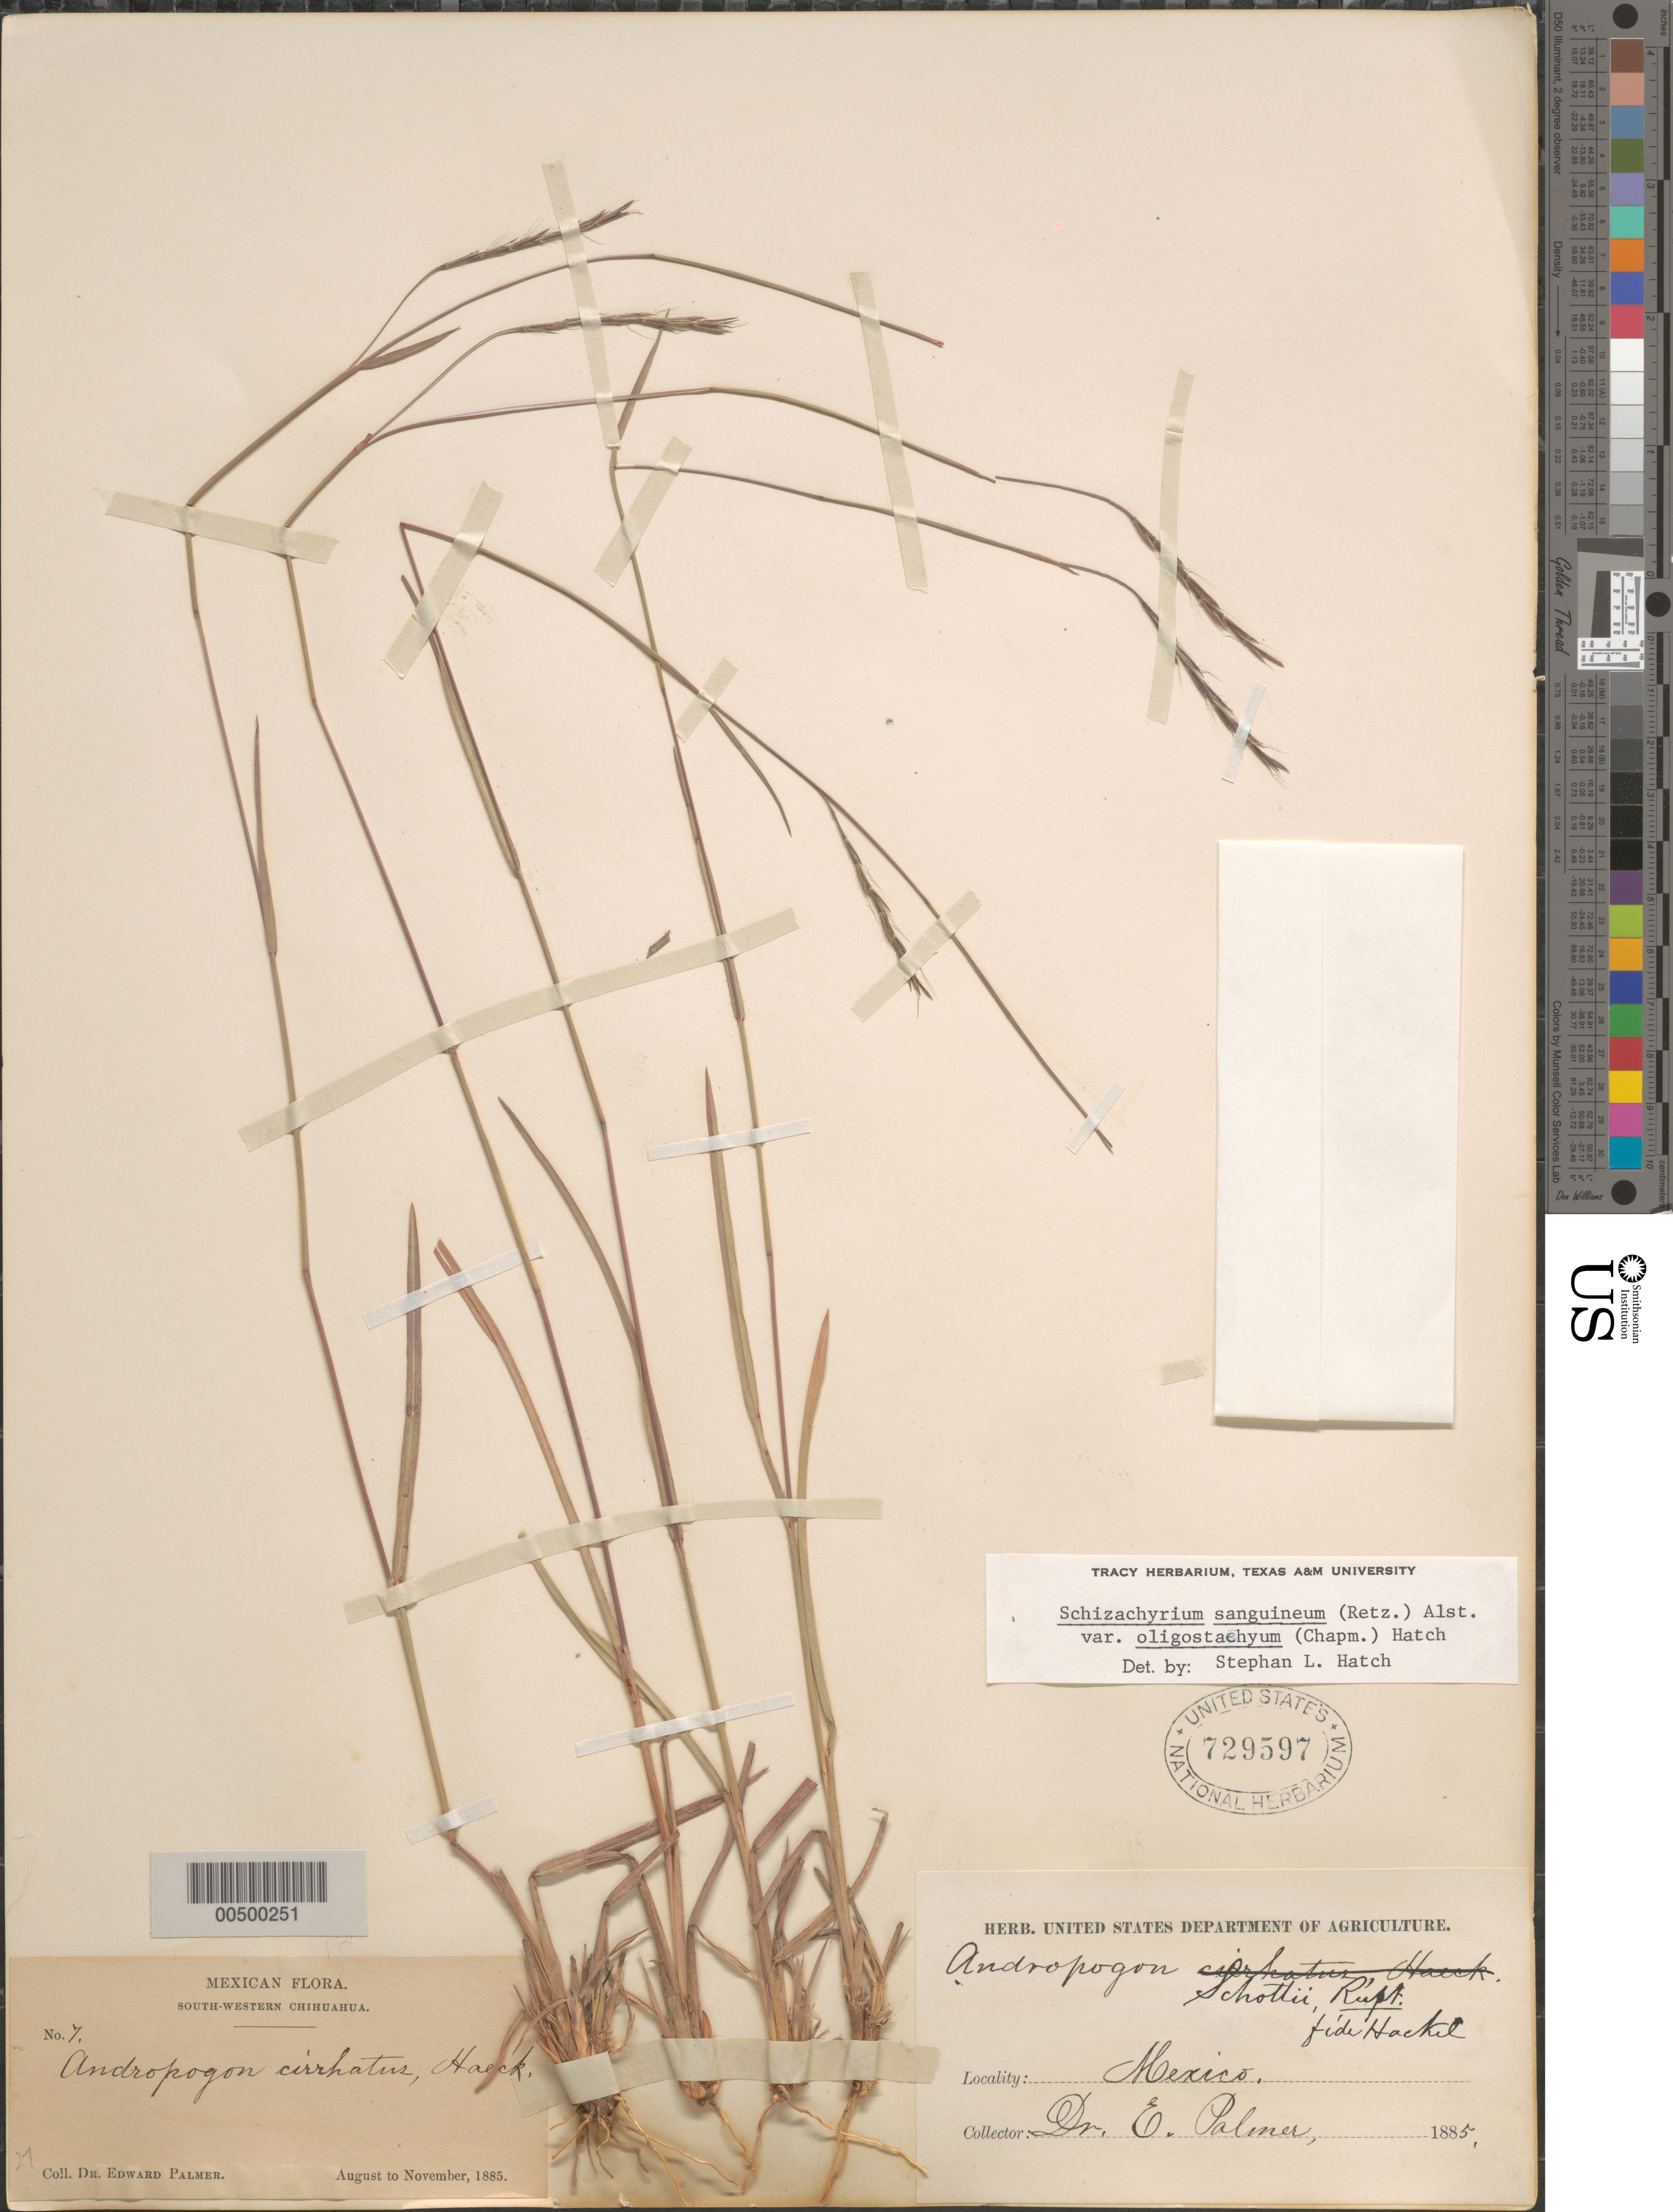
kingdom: Plantae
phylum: Tracheophyta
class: Liliopsida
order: Poales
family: Poaceae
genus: Schizachyrium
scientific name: Schizachyrium sanguineum var. oligostachyum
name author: (Chapm.) S.L. Hatch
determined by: Hatch, S. L.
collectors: E. Palmer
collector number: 7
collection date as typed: Aug 1885 to Nov 1885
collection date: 1885-08/1885-11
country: Mexico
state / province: Chihuahua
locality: South-western Chihuahua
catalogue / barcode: US 729597